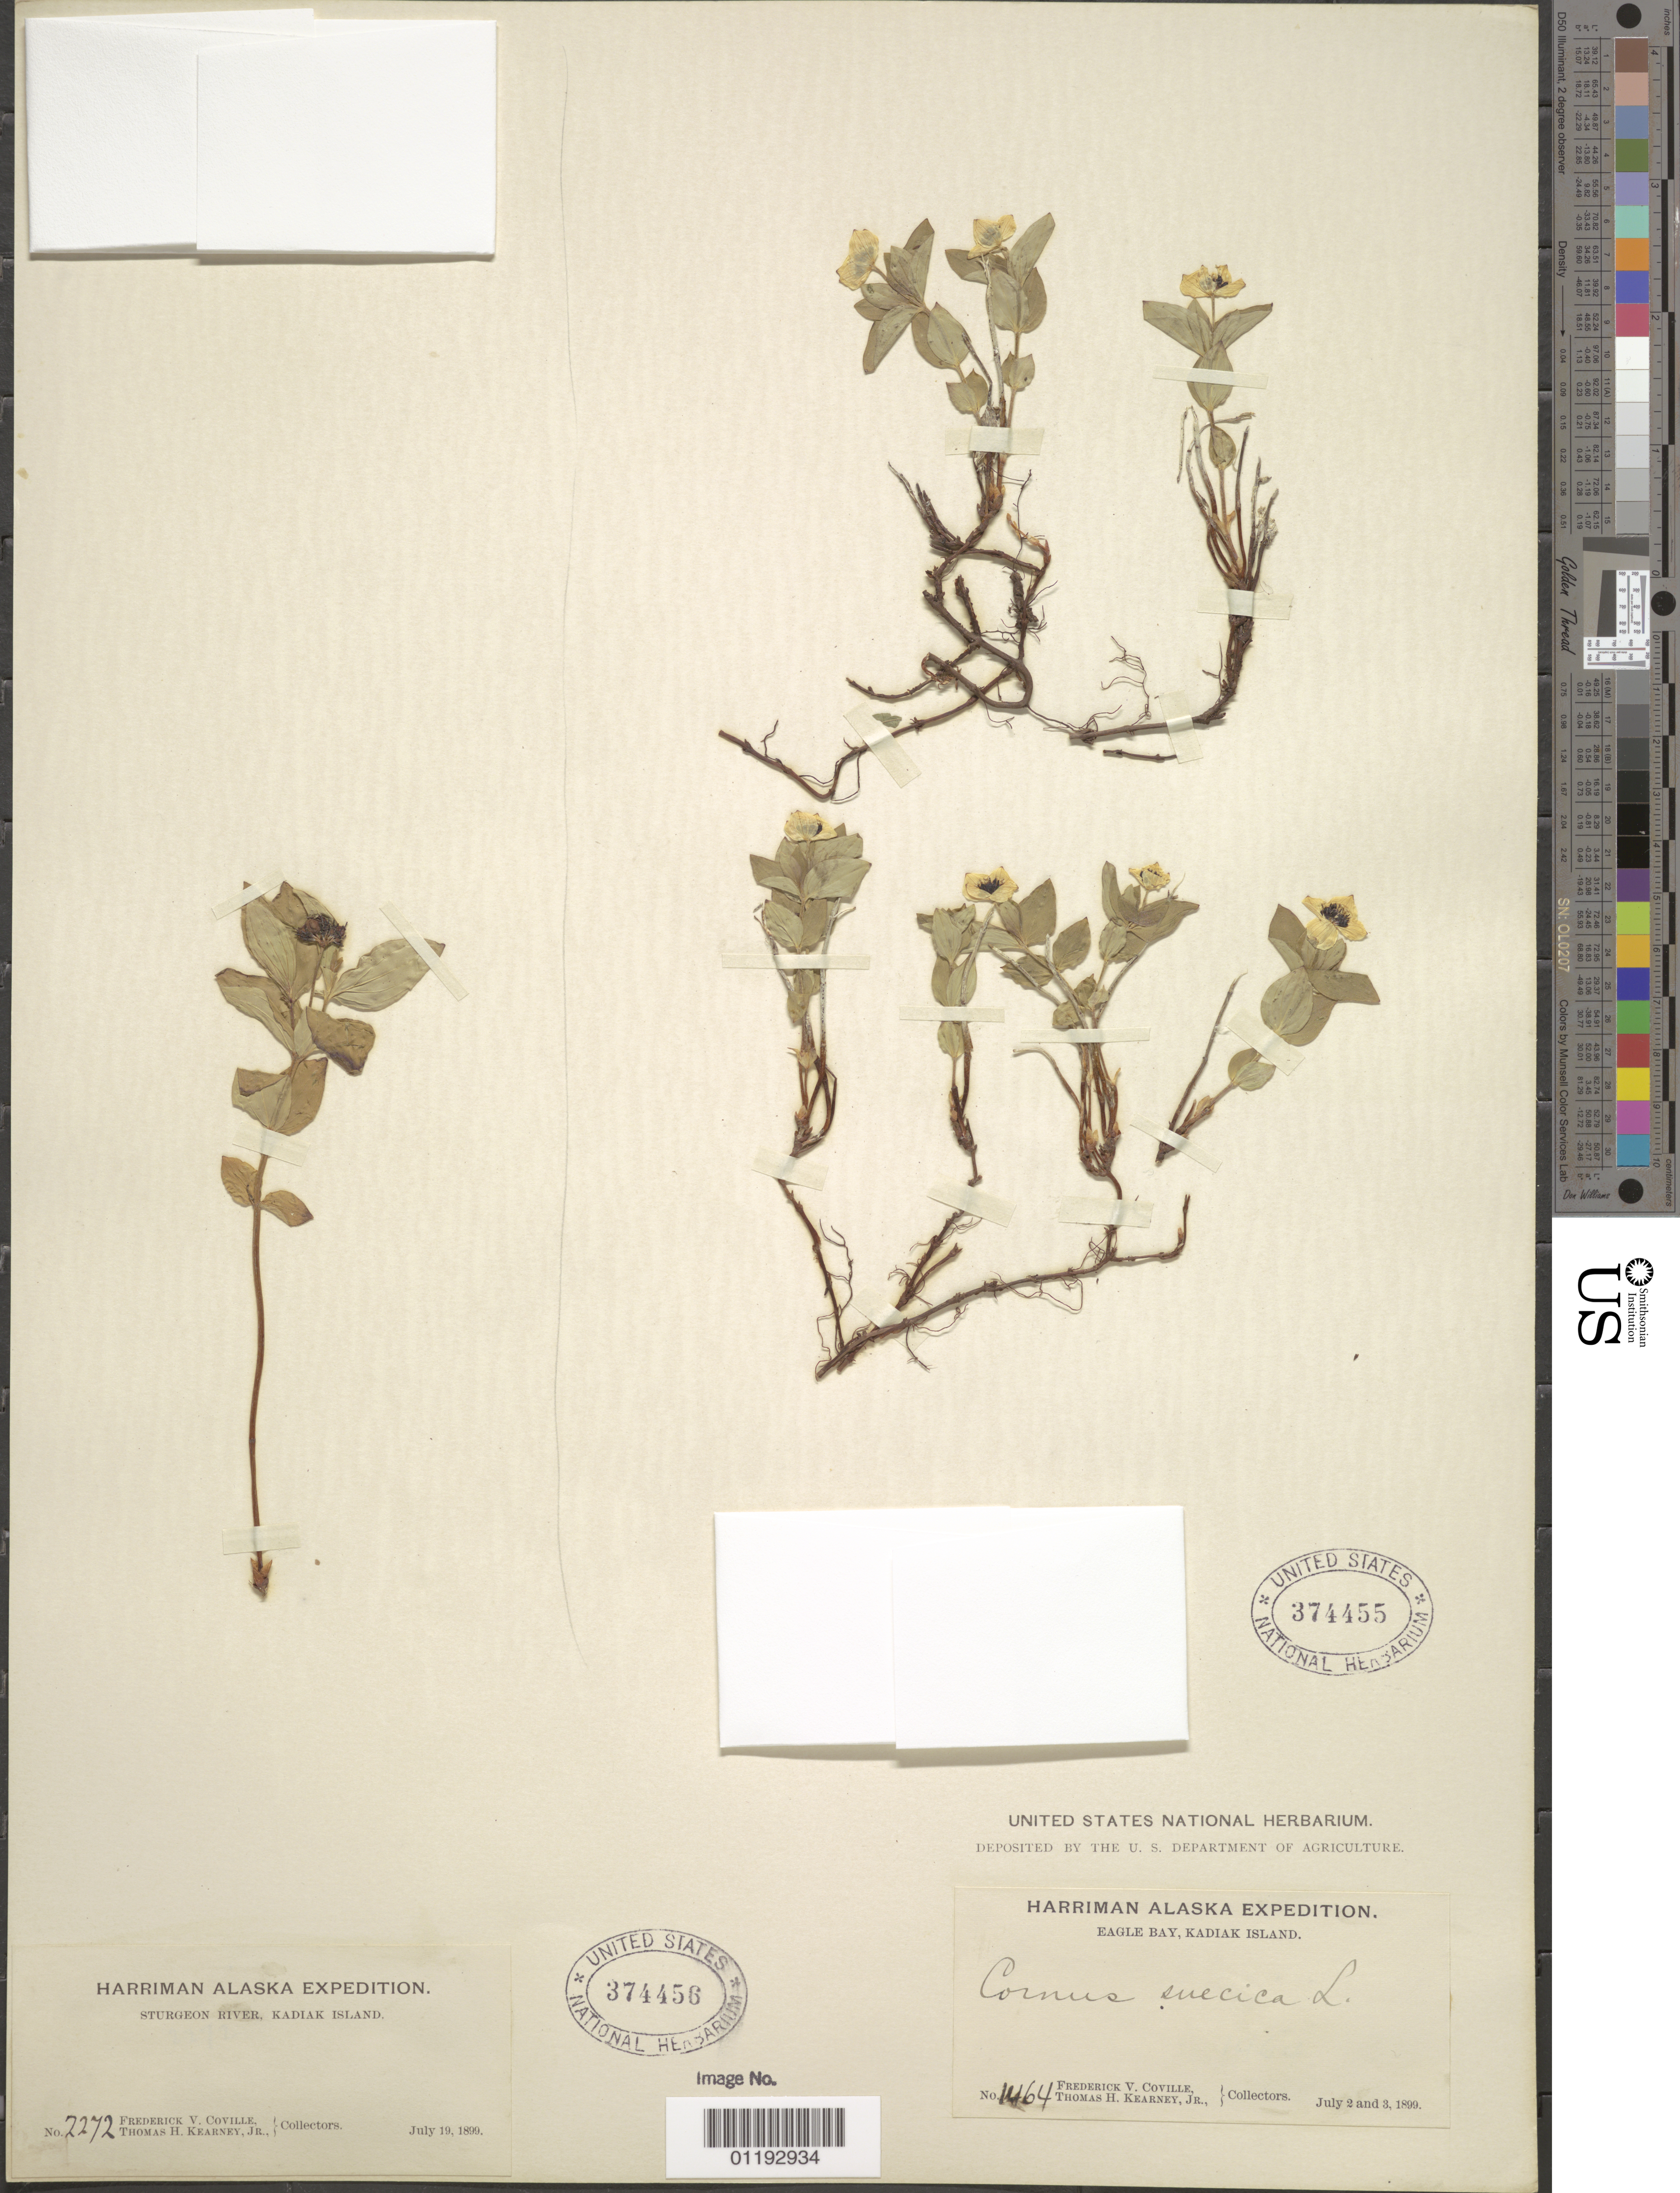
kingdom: Plantae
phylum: Tracheophyta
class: Magnoliopsida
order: Cornales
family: Cornaceae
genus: Cornus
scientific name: Cornus suecica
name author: L.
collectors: F. V. Coville & T. H. Kearney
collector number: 2272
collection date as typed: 19 Jul 1899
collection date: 1899-07-19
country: United States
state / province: Alaska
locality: Sturgeon River, Kodiak Island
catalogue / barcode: US 374456